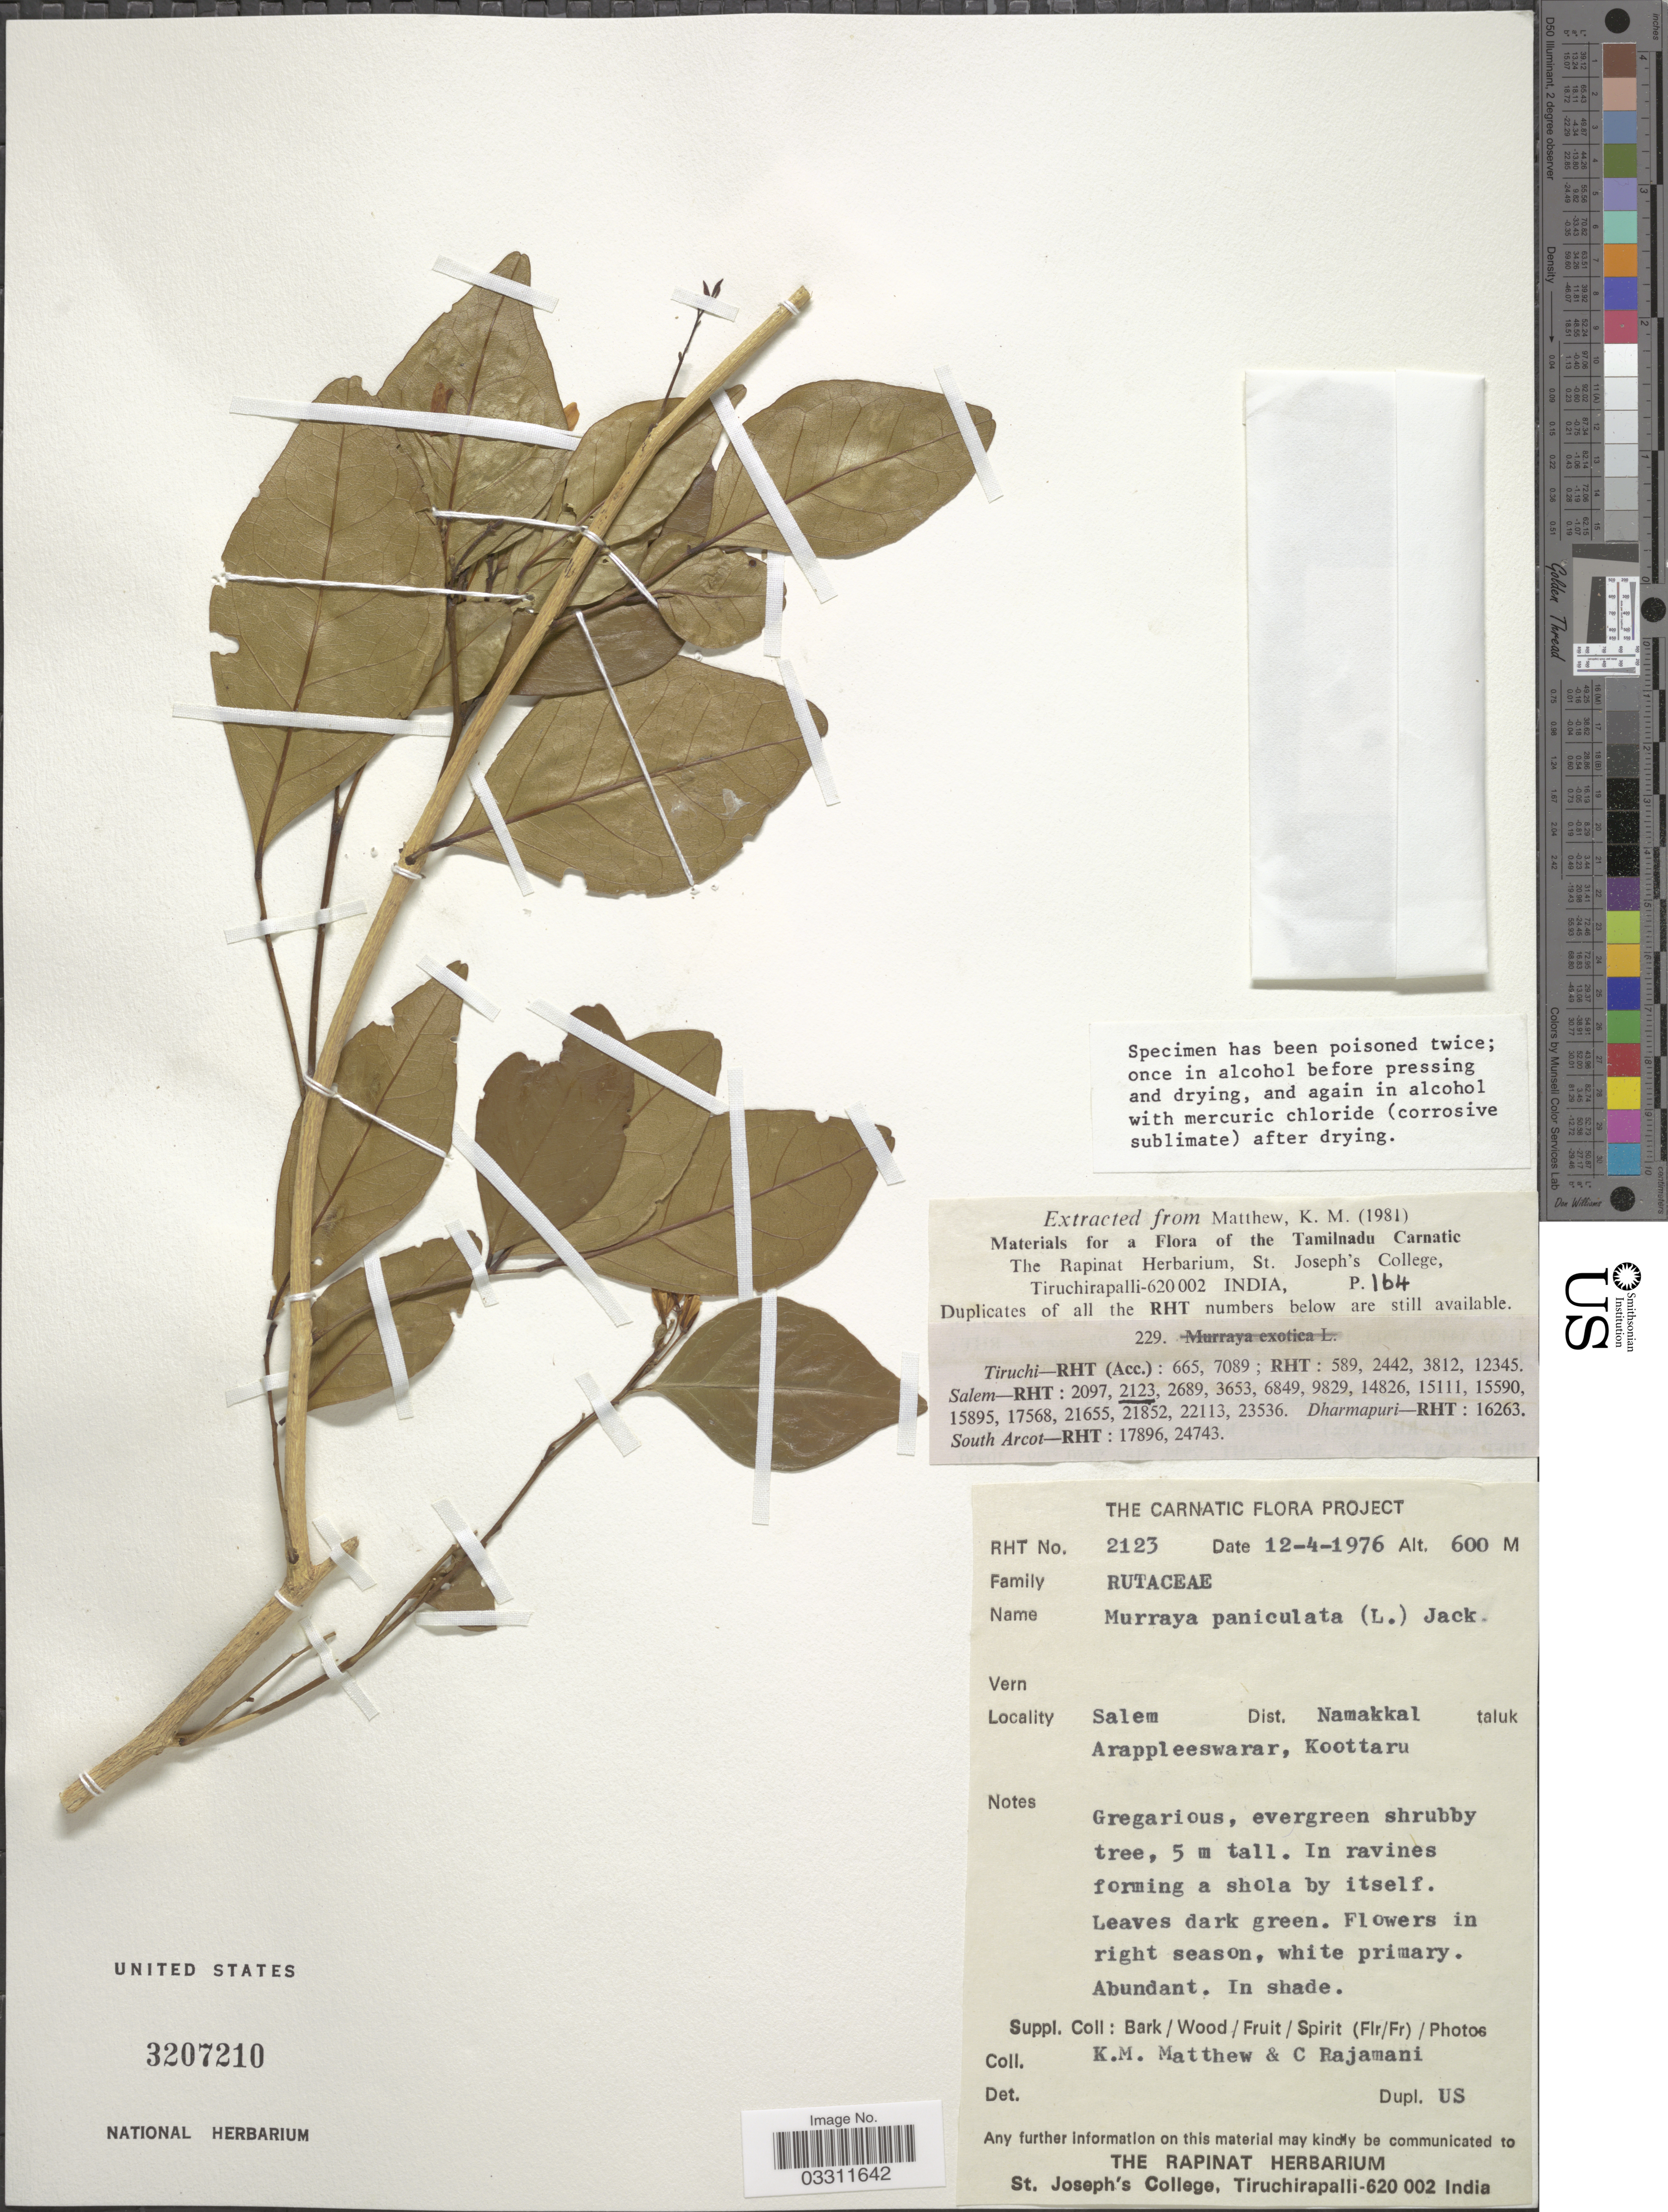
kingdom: Plantae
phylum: Tracheophyta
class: Magnoliopsida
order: Sapindales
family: Rutaceae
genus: Murraya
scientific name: Murraya paniculata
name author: (L.) Jack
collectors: K. M. Matthew & C. Rajamani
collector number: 2123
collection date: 1976-04-12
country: India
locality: Salem Dist. Namakkal taluk. Arappleeswarar, Koottaru.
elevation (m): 600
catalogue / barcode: US 3207210